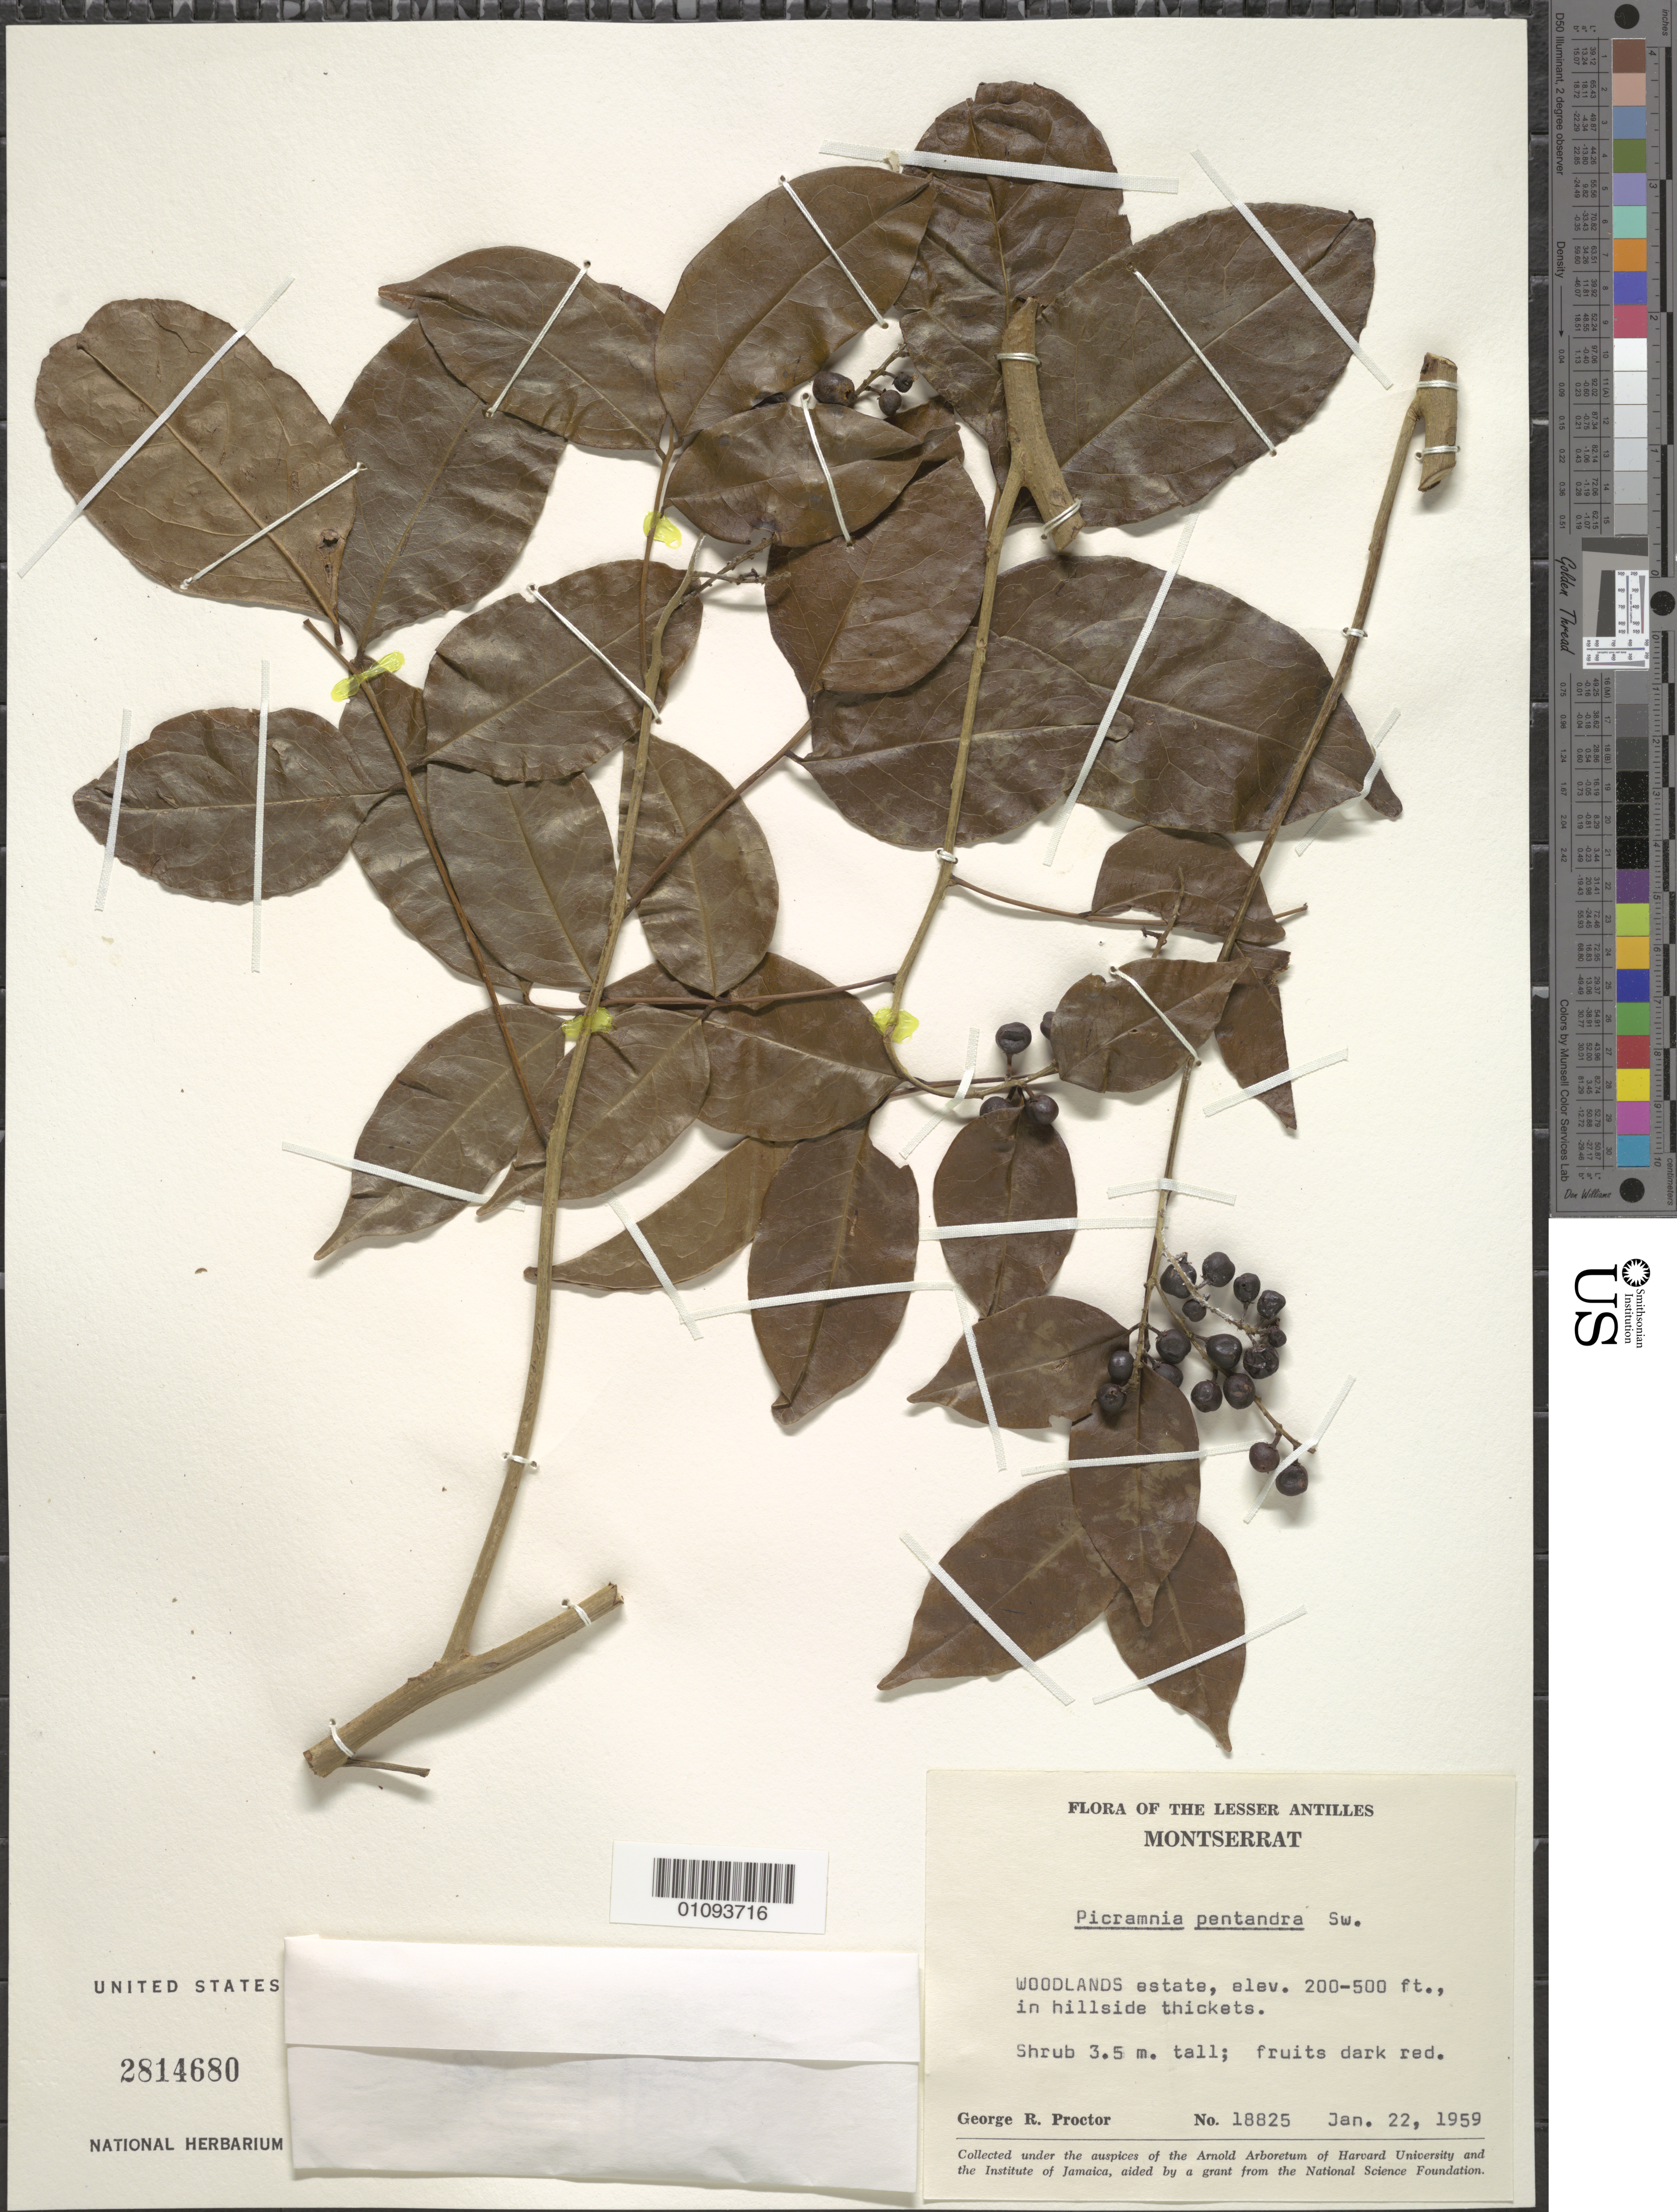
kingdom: Plantae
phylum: Tracheophyta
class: Magnoliopsida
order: Picramniales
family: Picramniaceae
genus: Picramnia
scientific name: Picramnia pentandra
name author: Sw.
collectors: G. R. Proctor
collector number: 18825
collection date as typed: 22 Jan 1959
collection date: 1959-01-22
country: Montserrat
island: Montserrat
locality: Woodlands estate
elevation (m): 61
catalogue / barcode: US 2814680